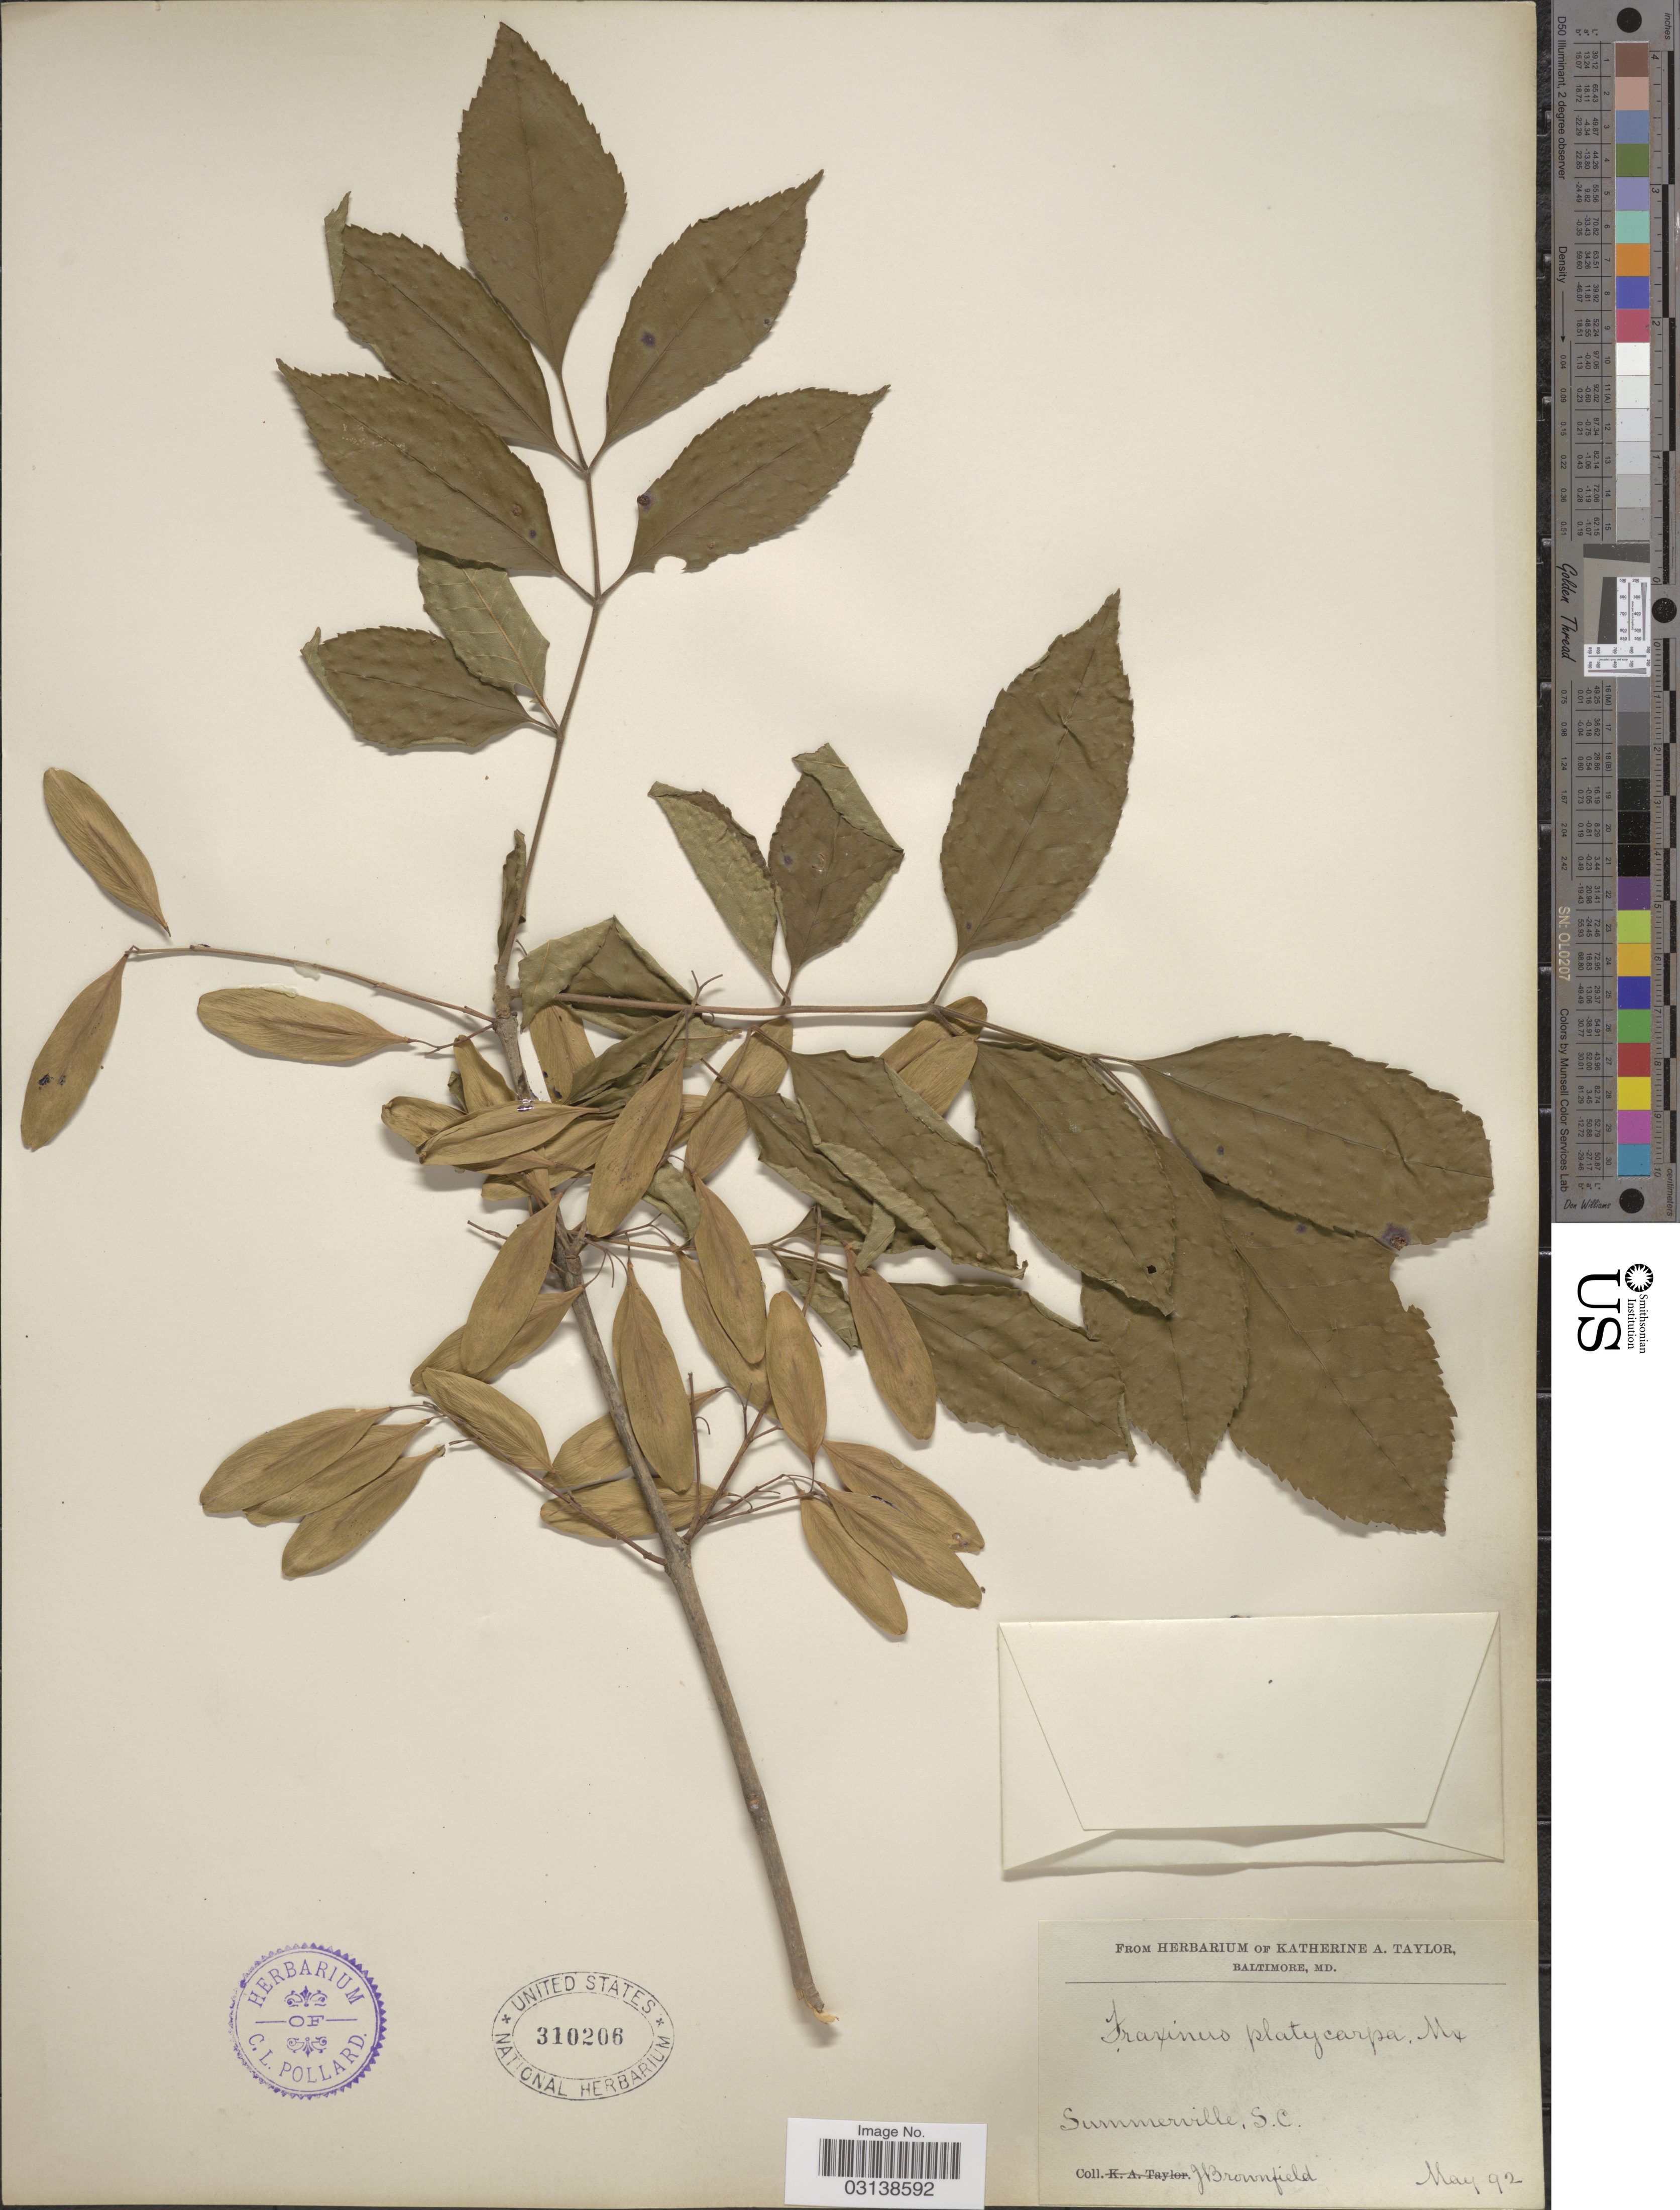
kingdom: Plantae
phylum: Tracheophyta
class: Magnoliopsida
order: Lamiales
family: Oleaceae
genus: Fraxinus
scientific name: Fraxinus caroliniana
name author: Mill.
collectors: J. Brownfield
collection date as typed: Transcribed d/m/y: /5/92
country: United States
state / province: South Carolina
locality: Summerville.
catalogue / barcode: US 310206